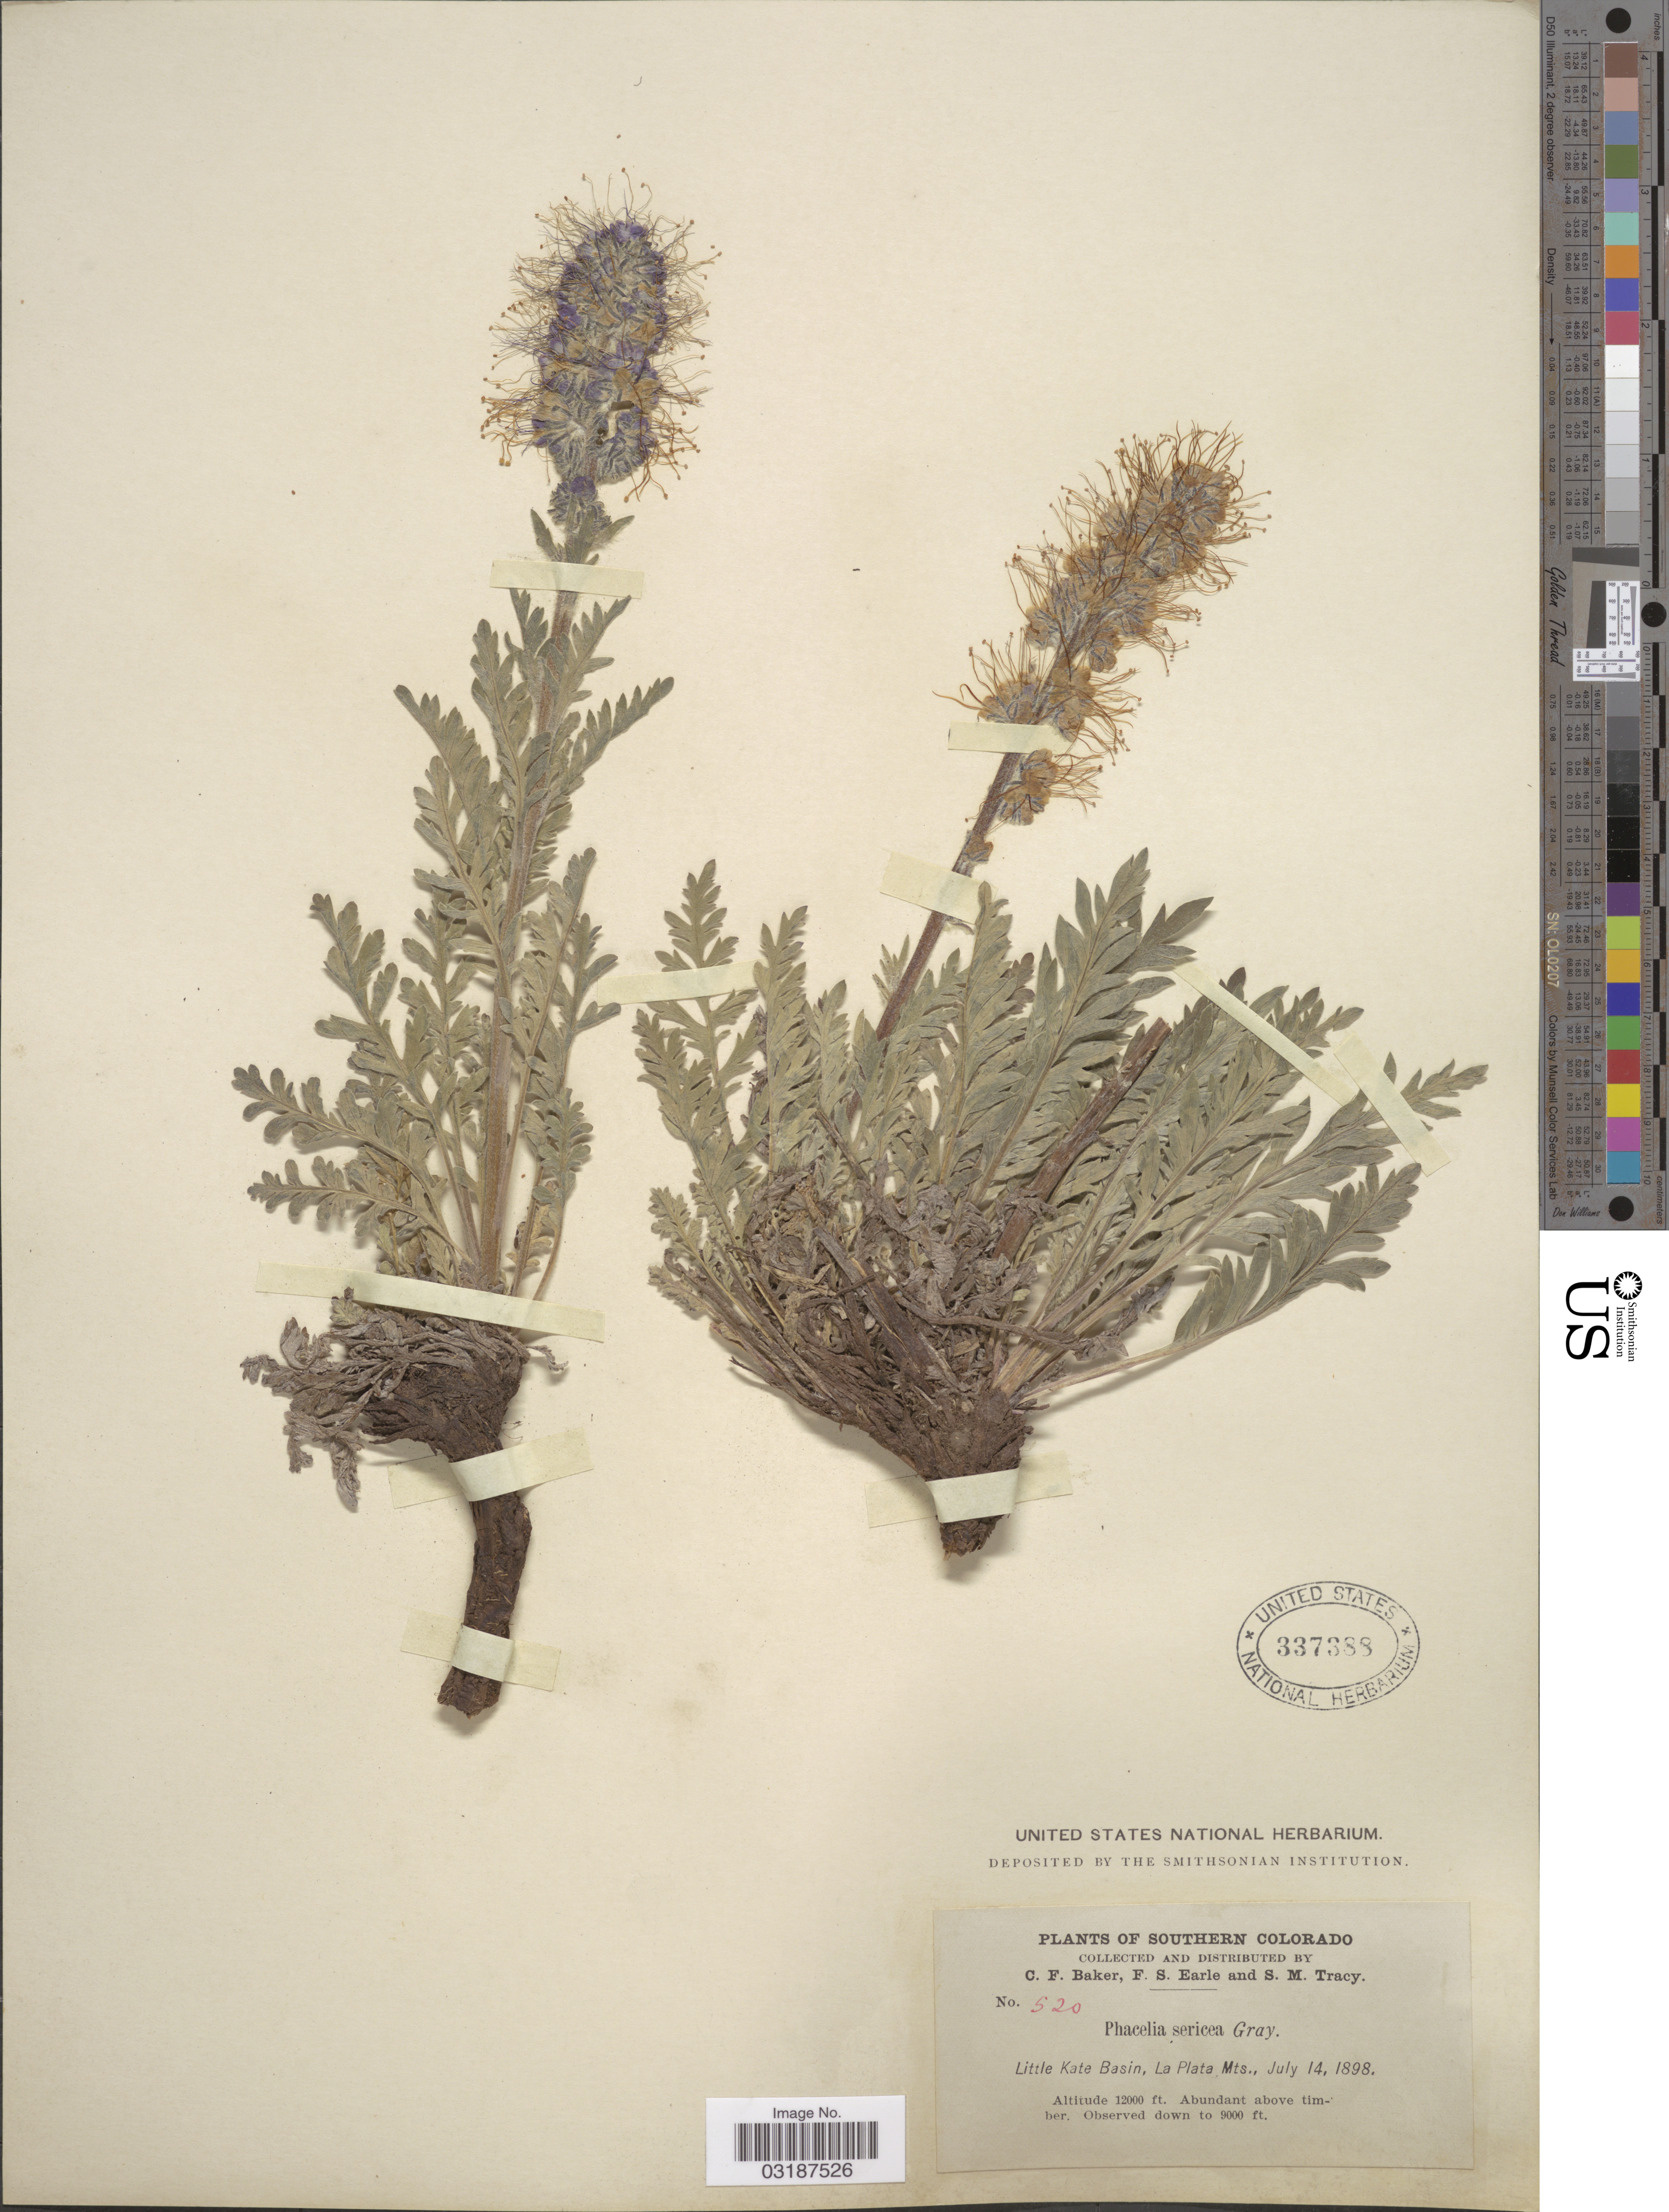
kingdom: Plantae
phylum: Tracheophyta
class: Magnoliopsida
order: Boraginales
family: Hydrophyllaceae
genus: Phacelia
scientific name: Phacelia sericea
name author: (Graham) A. Gray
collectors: C. F. Baker, F. S. Earle & S. M. Tracy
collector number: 520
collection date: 1898-07-14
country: United States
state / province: Colorado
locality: Southern Colorado. Little Kate Basin, La Plata Mts.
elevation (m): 3658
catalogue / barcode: US 337388